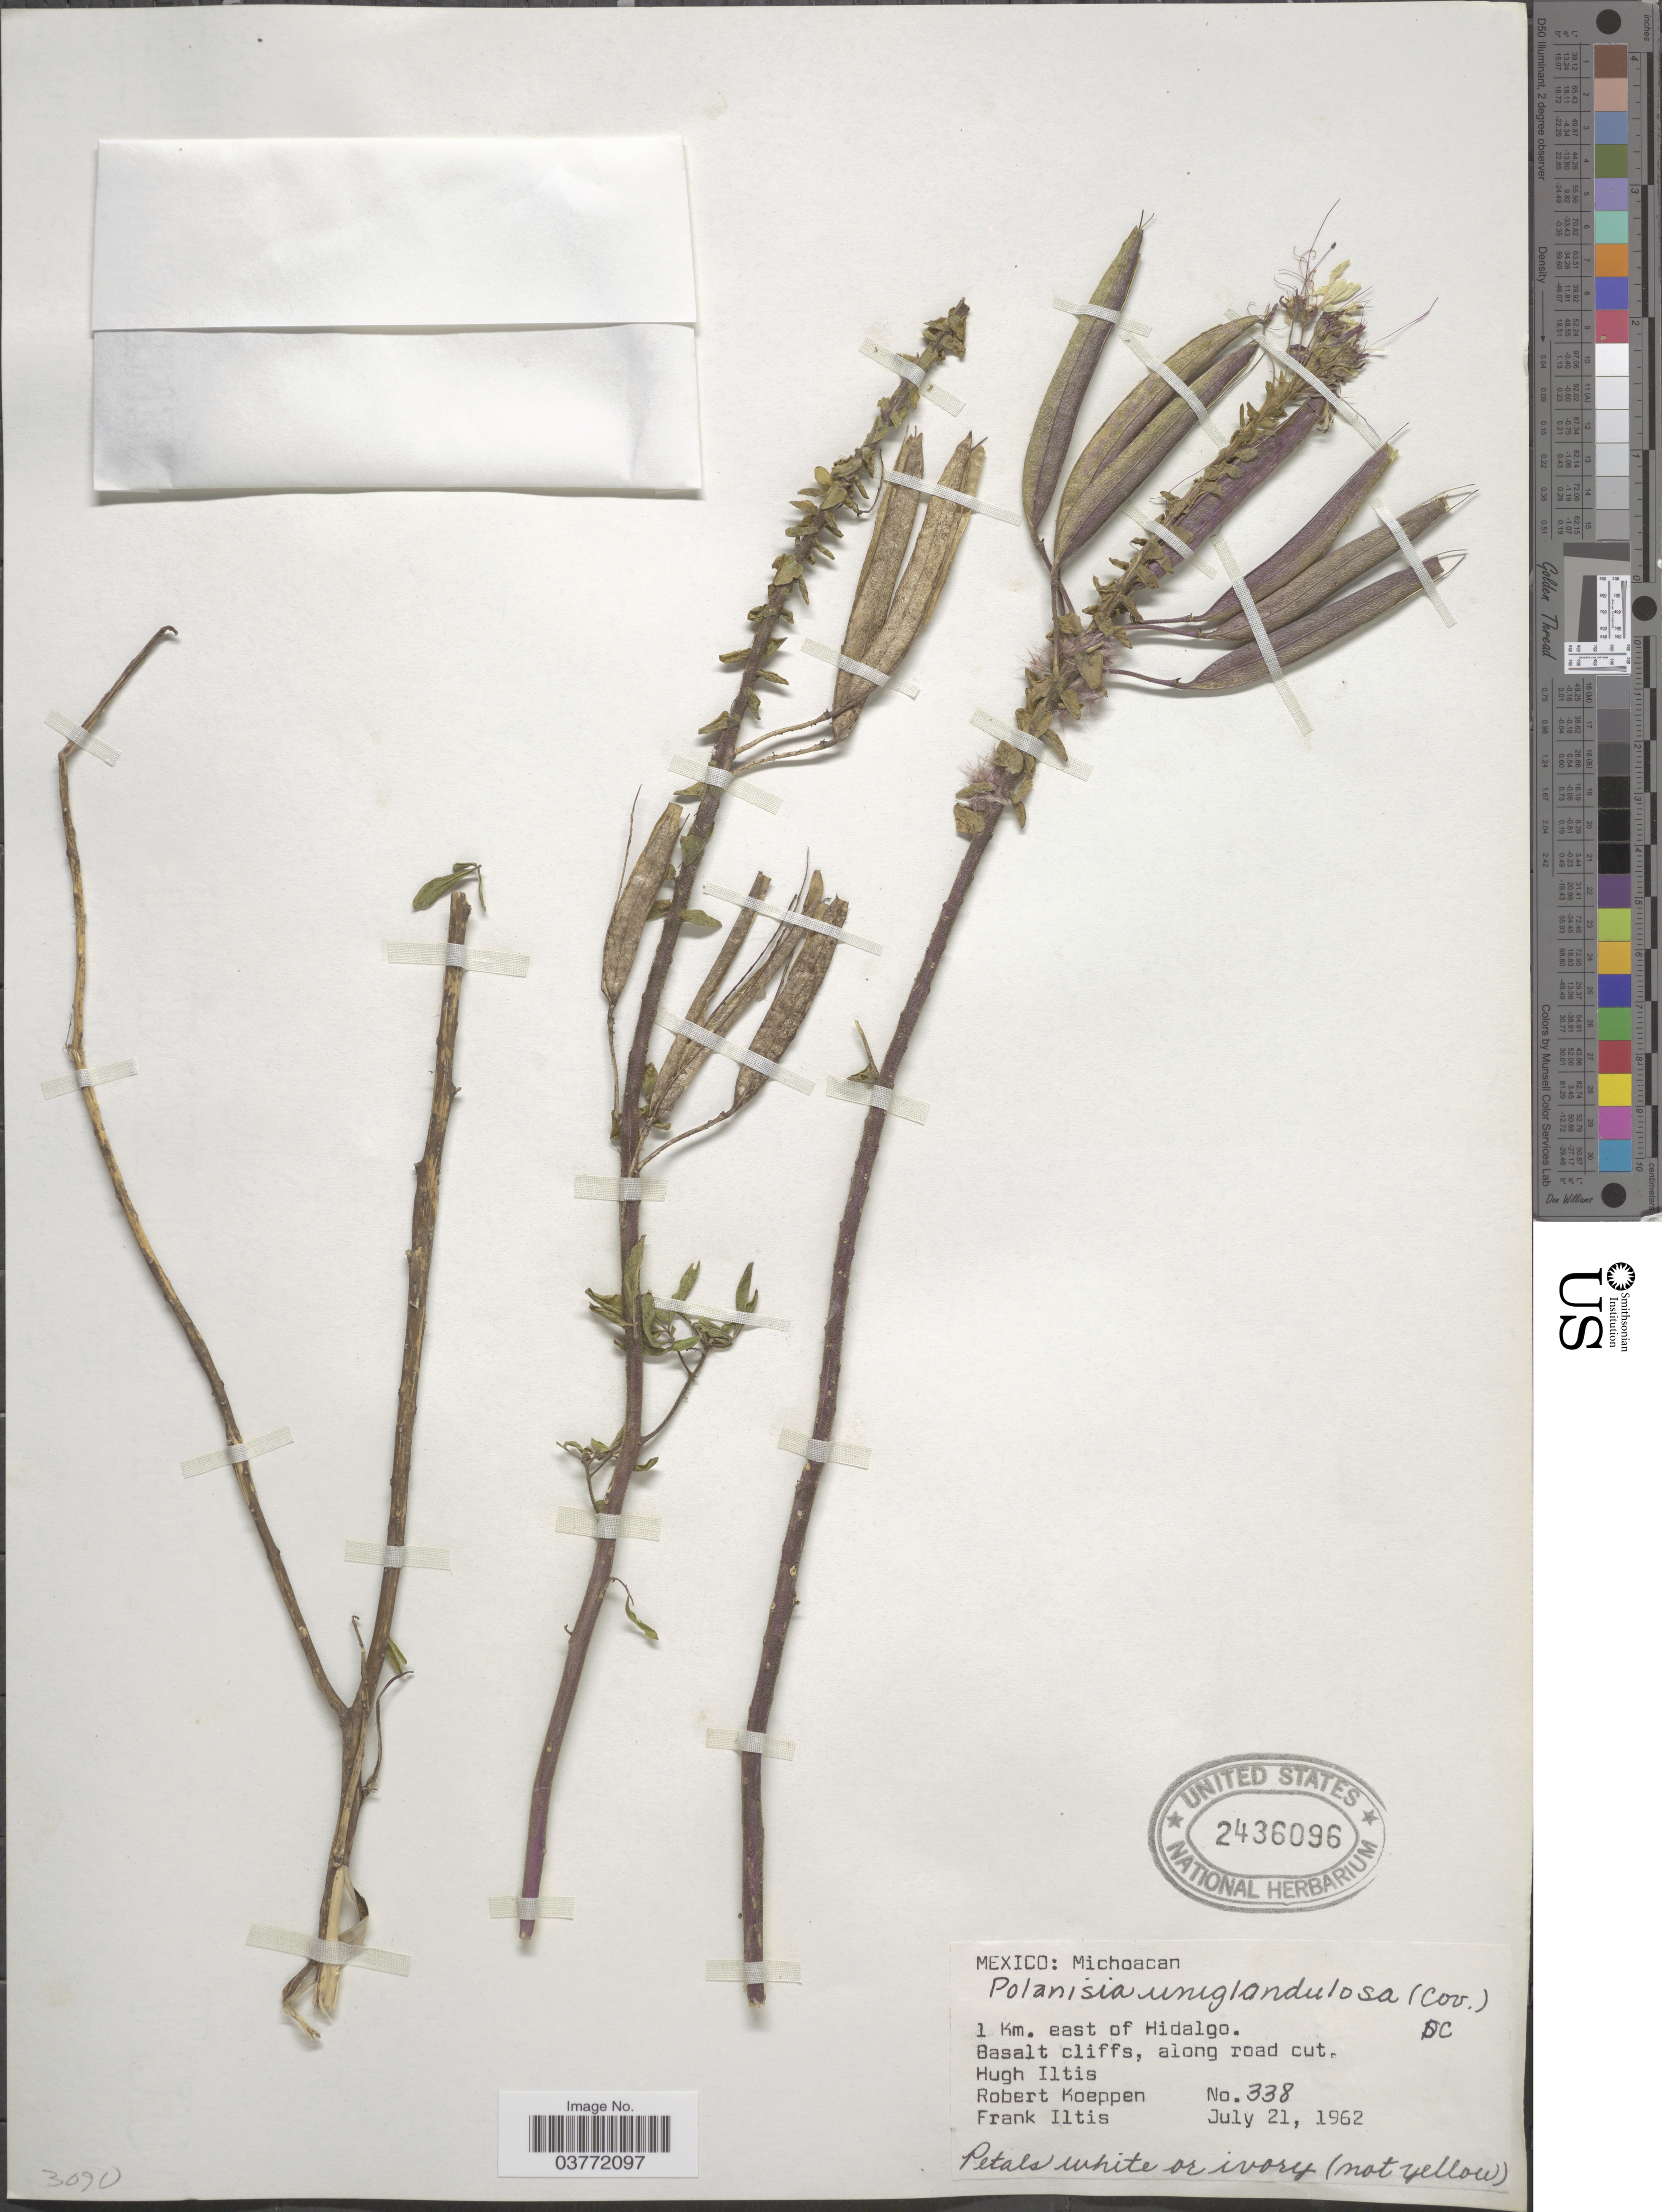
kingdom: Plantae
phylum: Tracheophyta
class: Magnoliopsida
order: Brassicales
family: Cleomaceae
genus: Polanisia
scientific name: Polanisia uniglandulosa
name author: (Cav.) DC.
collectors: H. Iltis, R. C. Koeppen & F. S. Iltis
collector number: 338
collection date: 1962-07-21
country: Mexico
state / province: Michoacán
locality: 1 Km. east of Hidalgo. Basalt cliffs, along road cut.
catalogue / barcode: US 2436096